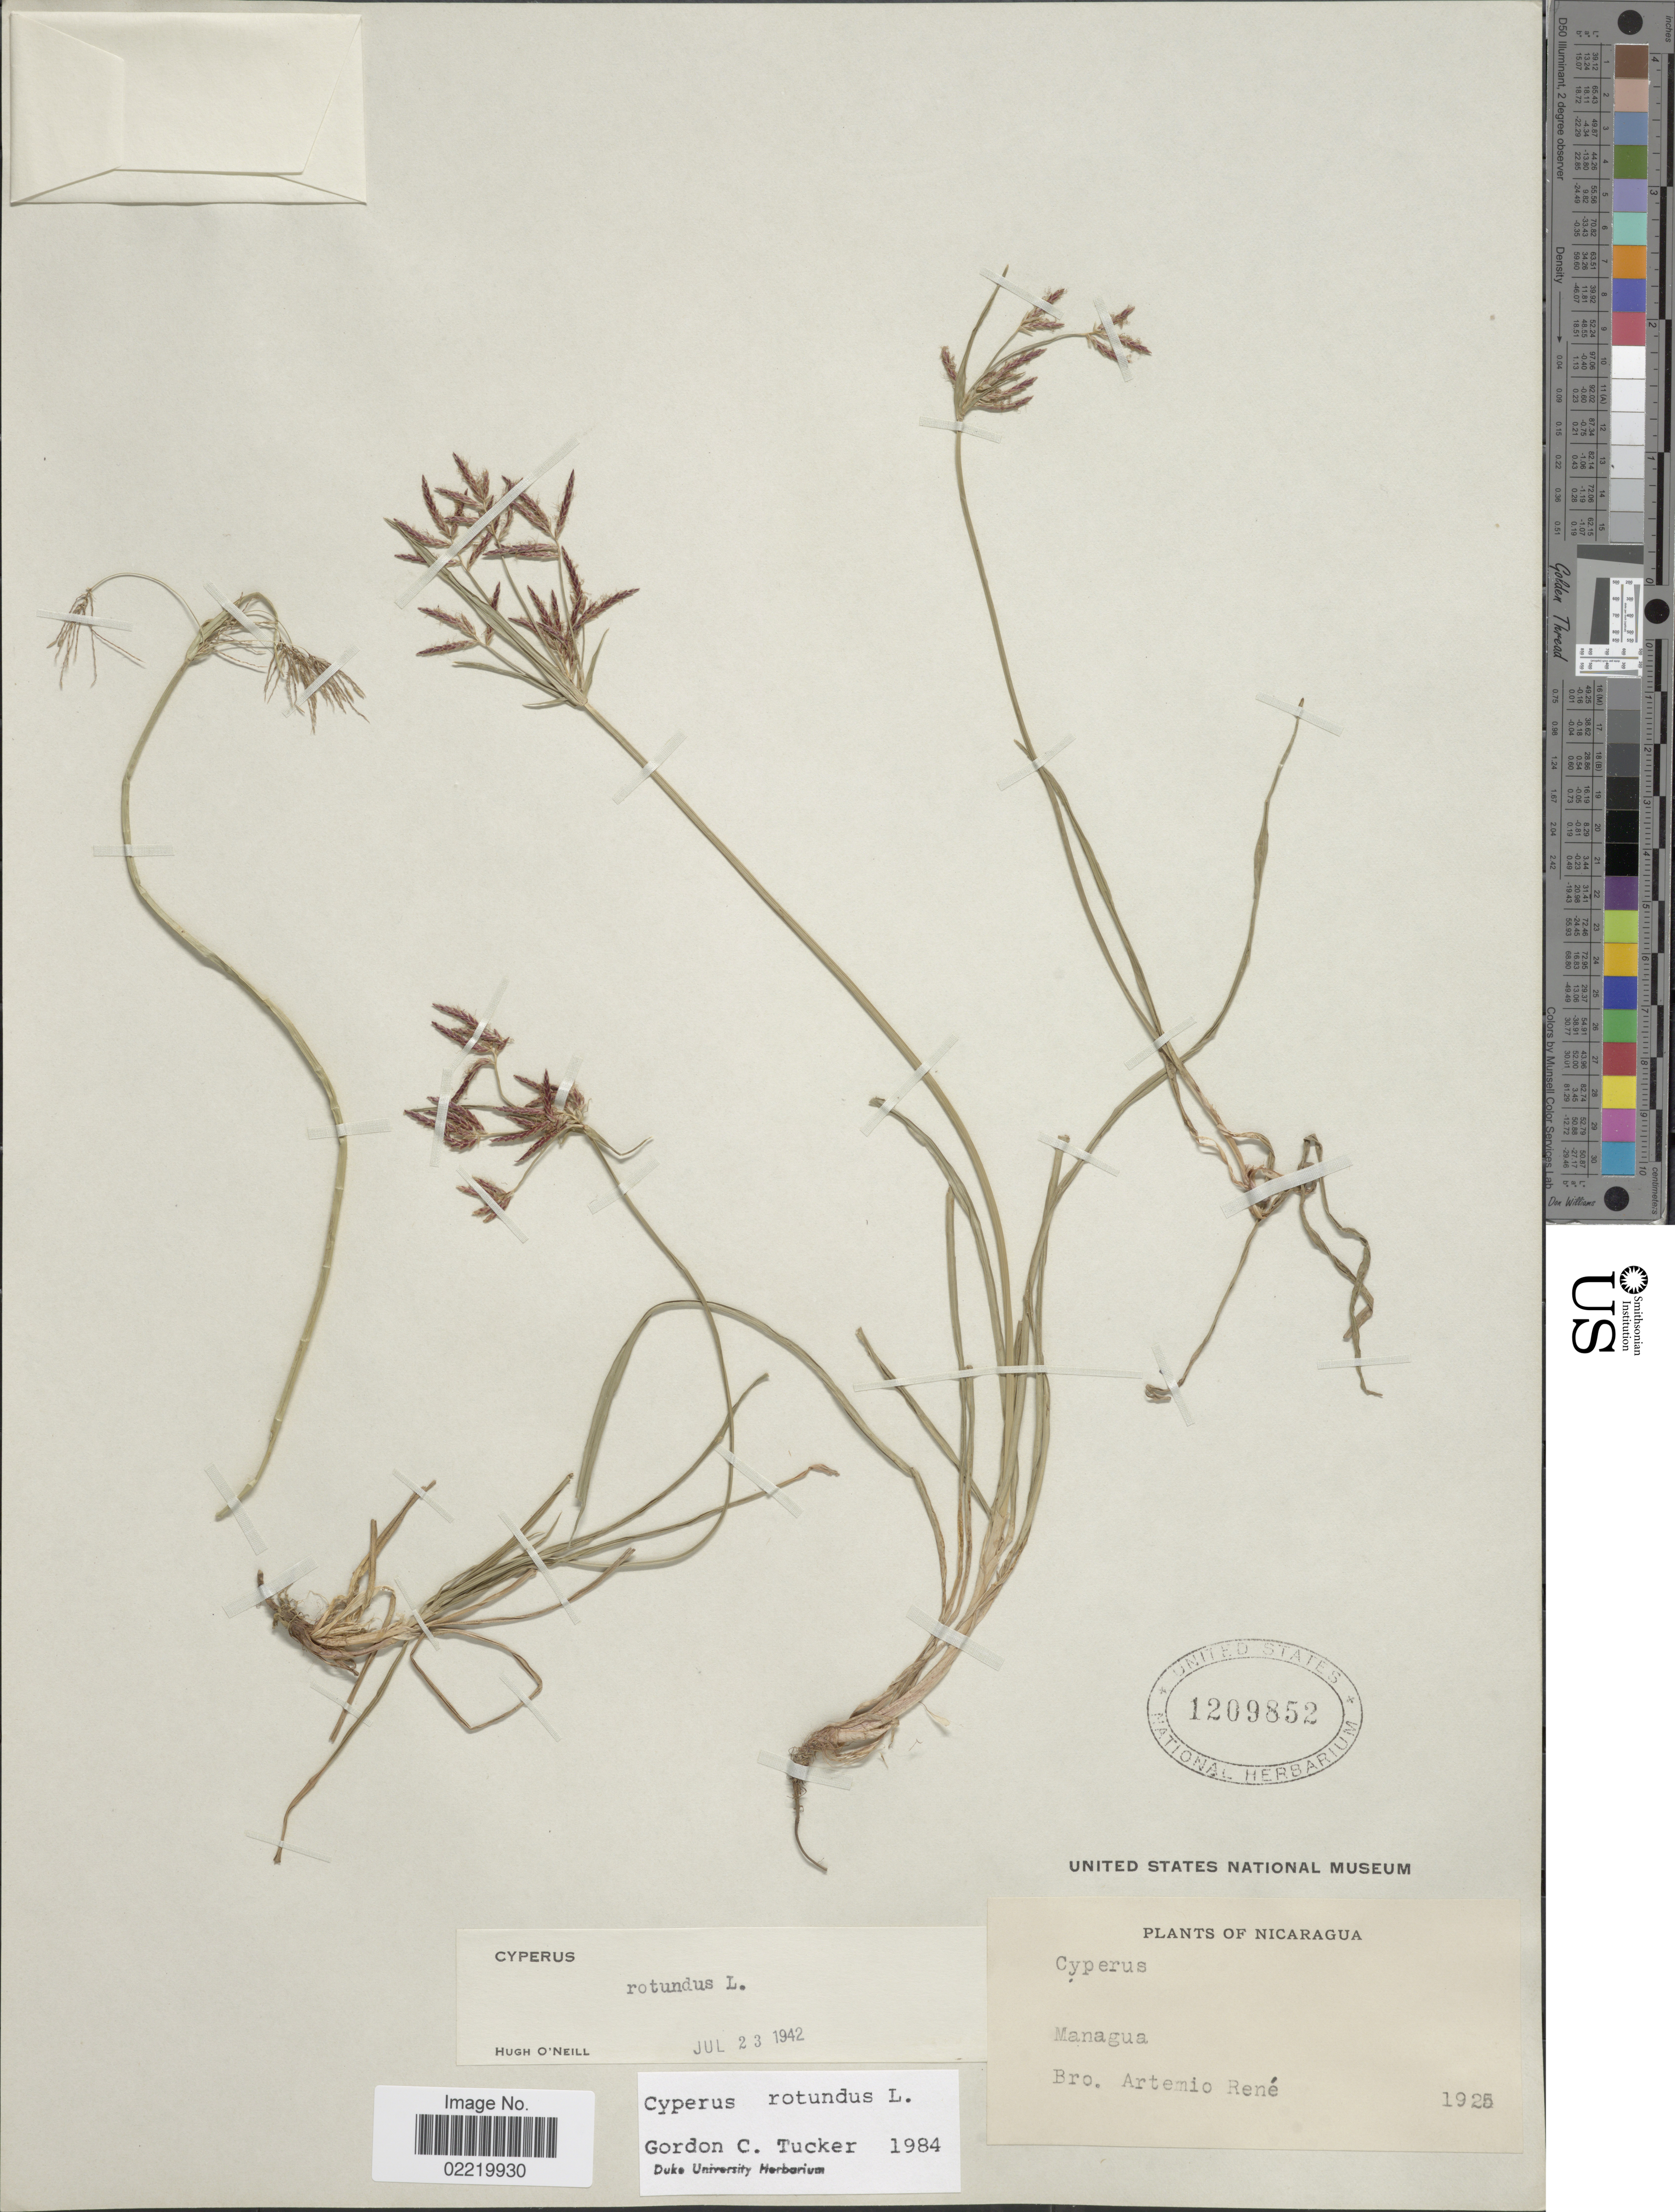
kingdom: Plantae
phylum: Tracheophyta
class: Liliopsida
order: Poales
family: Cyperaceae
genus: Cyperus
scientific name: Cyperus rotundus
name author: L.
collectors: B. Rene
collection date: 1925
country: Nicaragua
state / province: Managua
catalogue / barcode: US 1209852